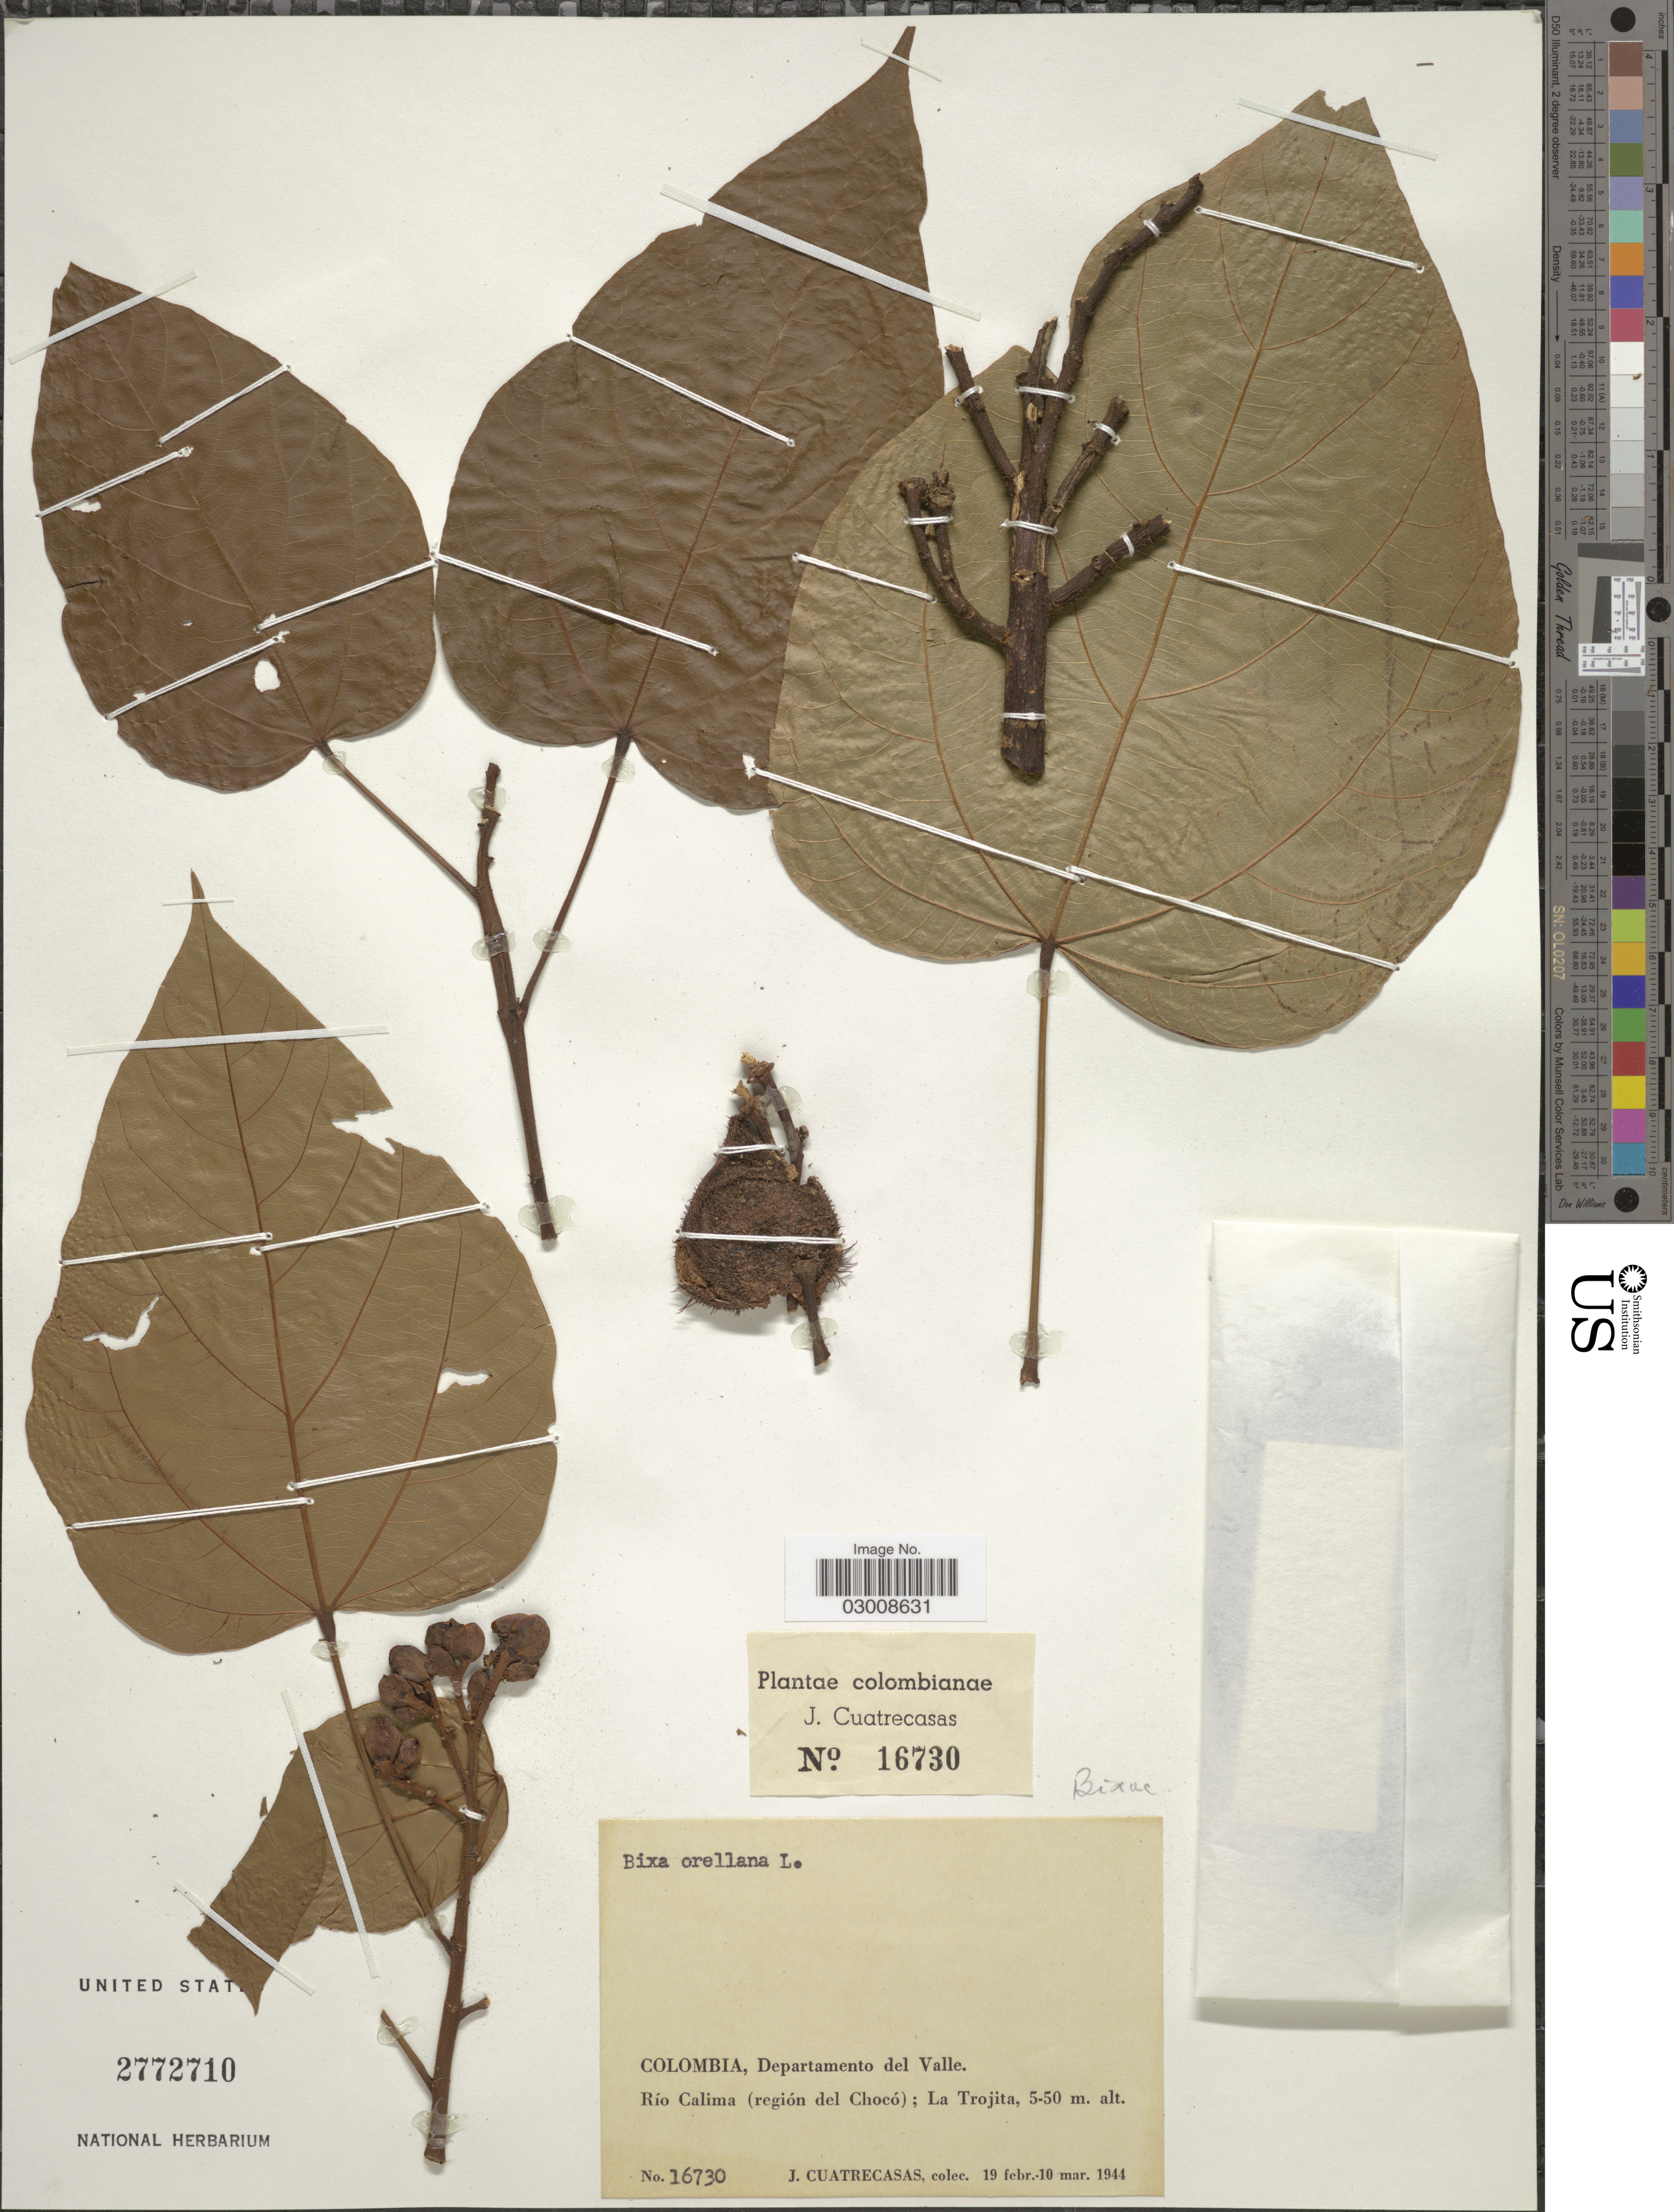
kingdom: Plantae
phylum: Tracheophyta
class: Magnoliopsida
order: Malvales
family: Bixaceae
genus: Bixa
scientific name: Bixa orellana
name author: L.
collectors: J. Cuatrecasas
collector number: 16730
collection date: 1944-02-19/1944-03-10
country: Colombia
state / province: Valle del Cauca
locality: Departamento del Valle, Río Calima (región del Chocó); La Trojita.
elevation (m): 5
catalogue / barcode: US 2772710